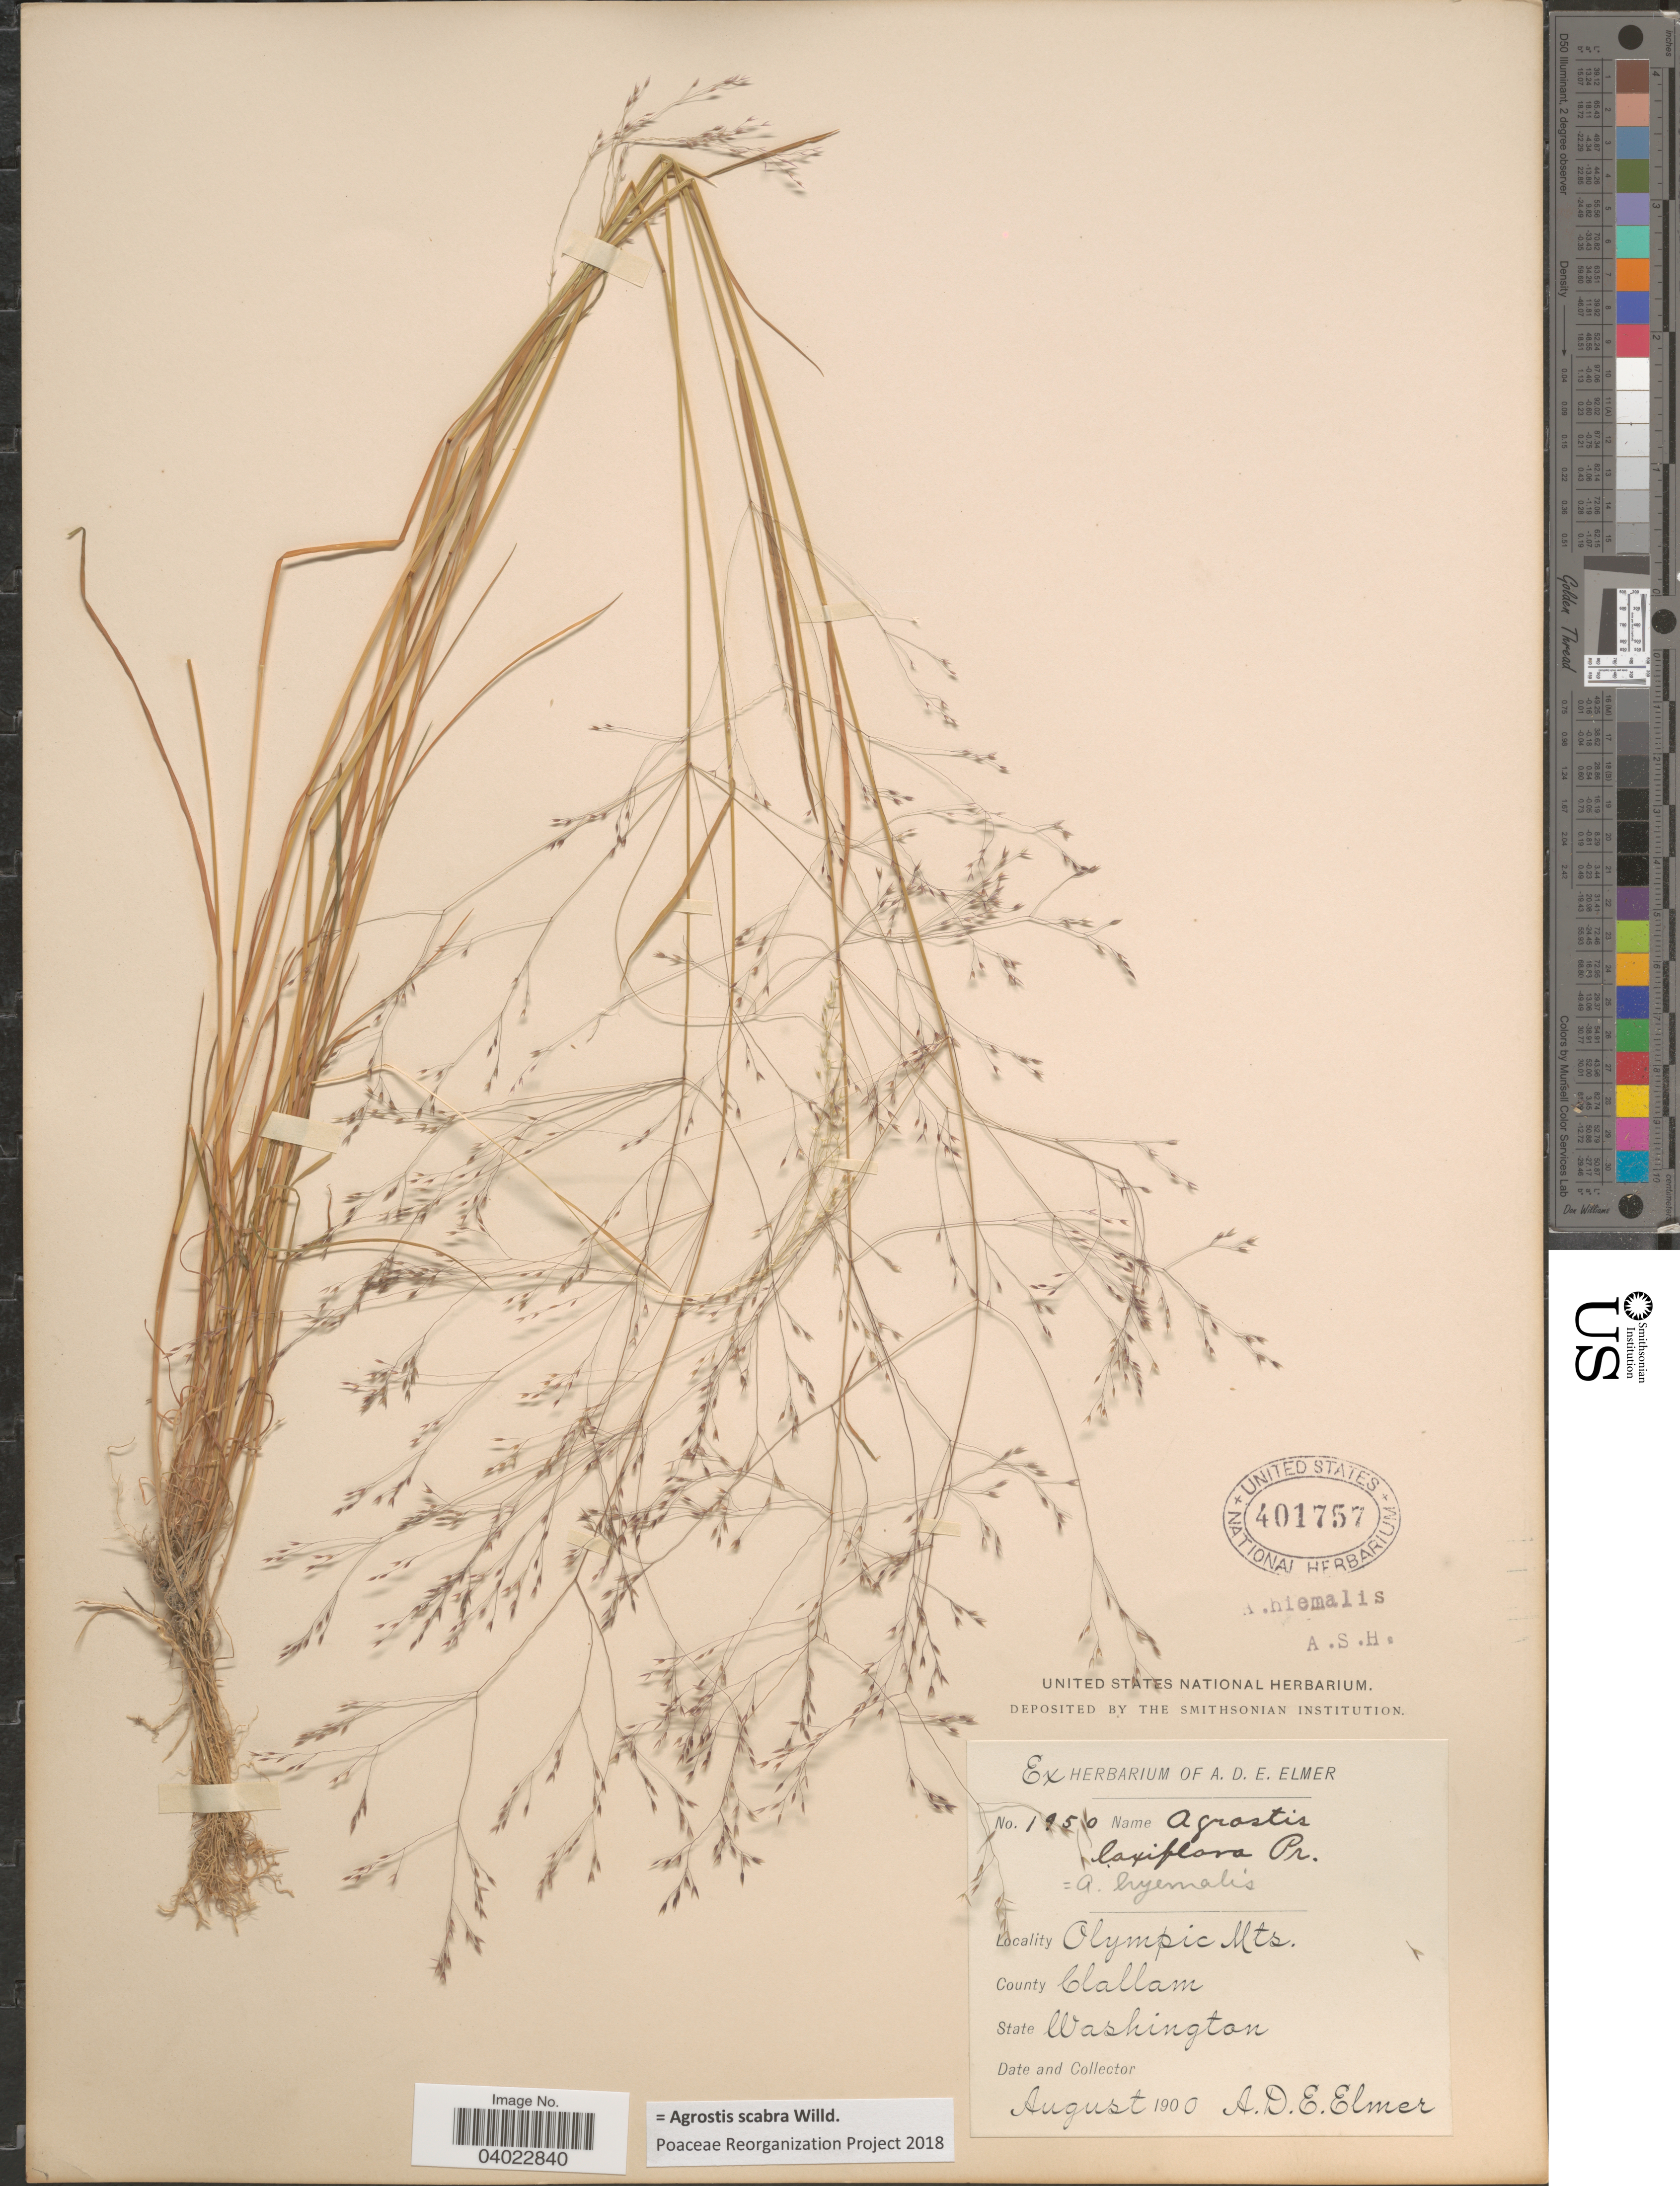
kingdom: Plantae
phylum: Tracheophyta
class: Liliopsida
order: Poales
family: Poaceae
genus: Agrostis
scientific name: Agrostis scabra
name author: Willd.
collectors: A. D. E. Elmer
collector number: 1956*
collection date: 1900-08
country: United States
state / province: Washington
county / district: Clallam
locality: Olympic Mts. County Clallam.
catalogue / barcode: US 401757